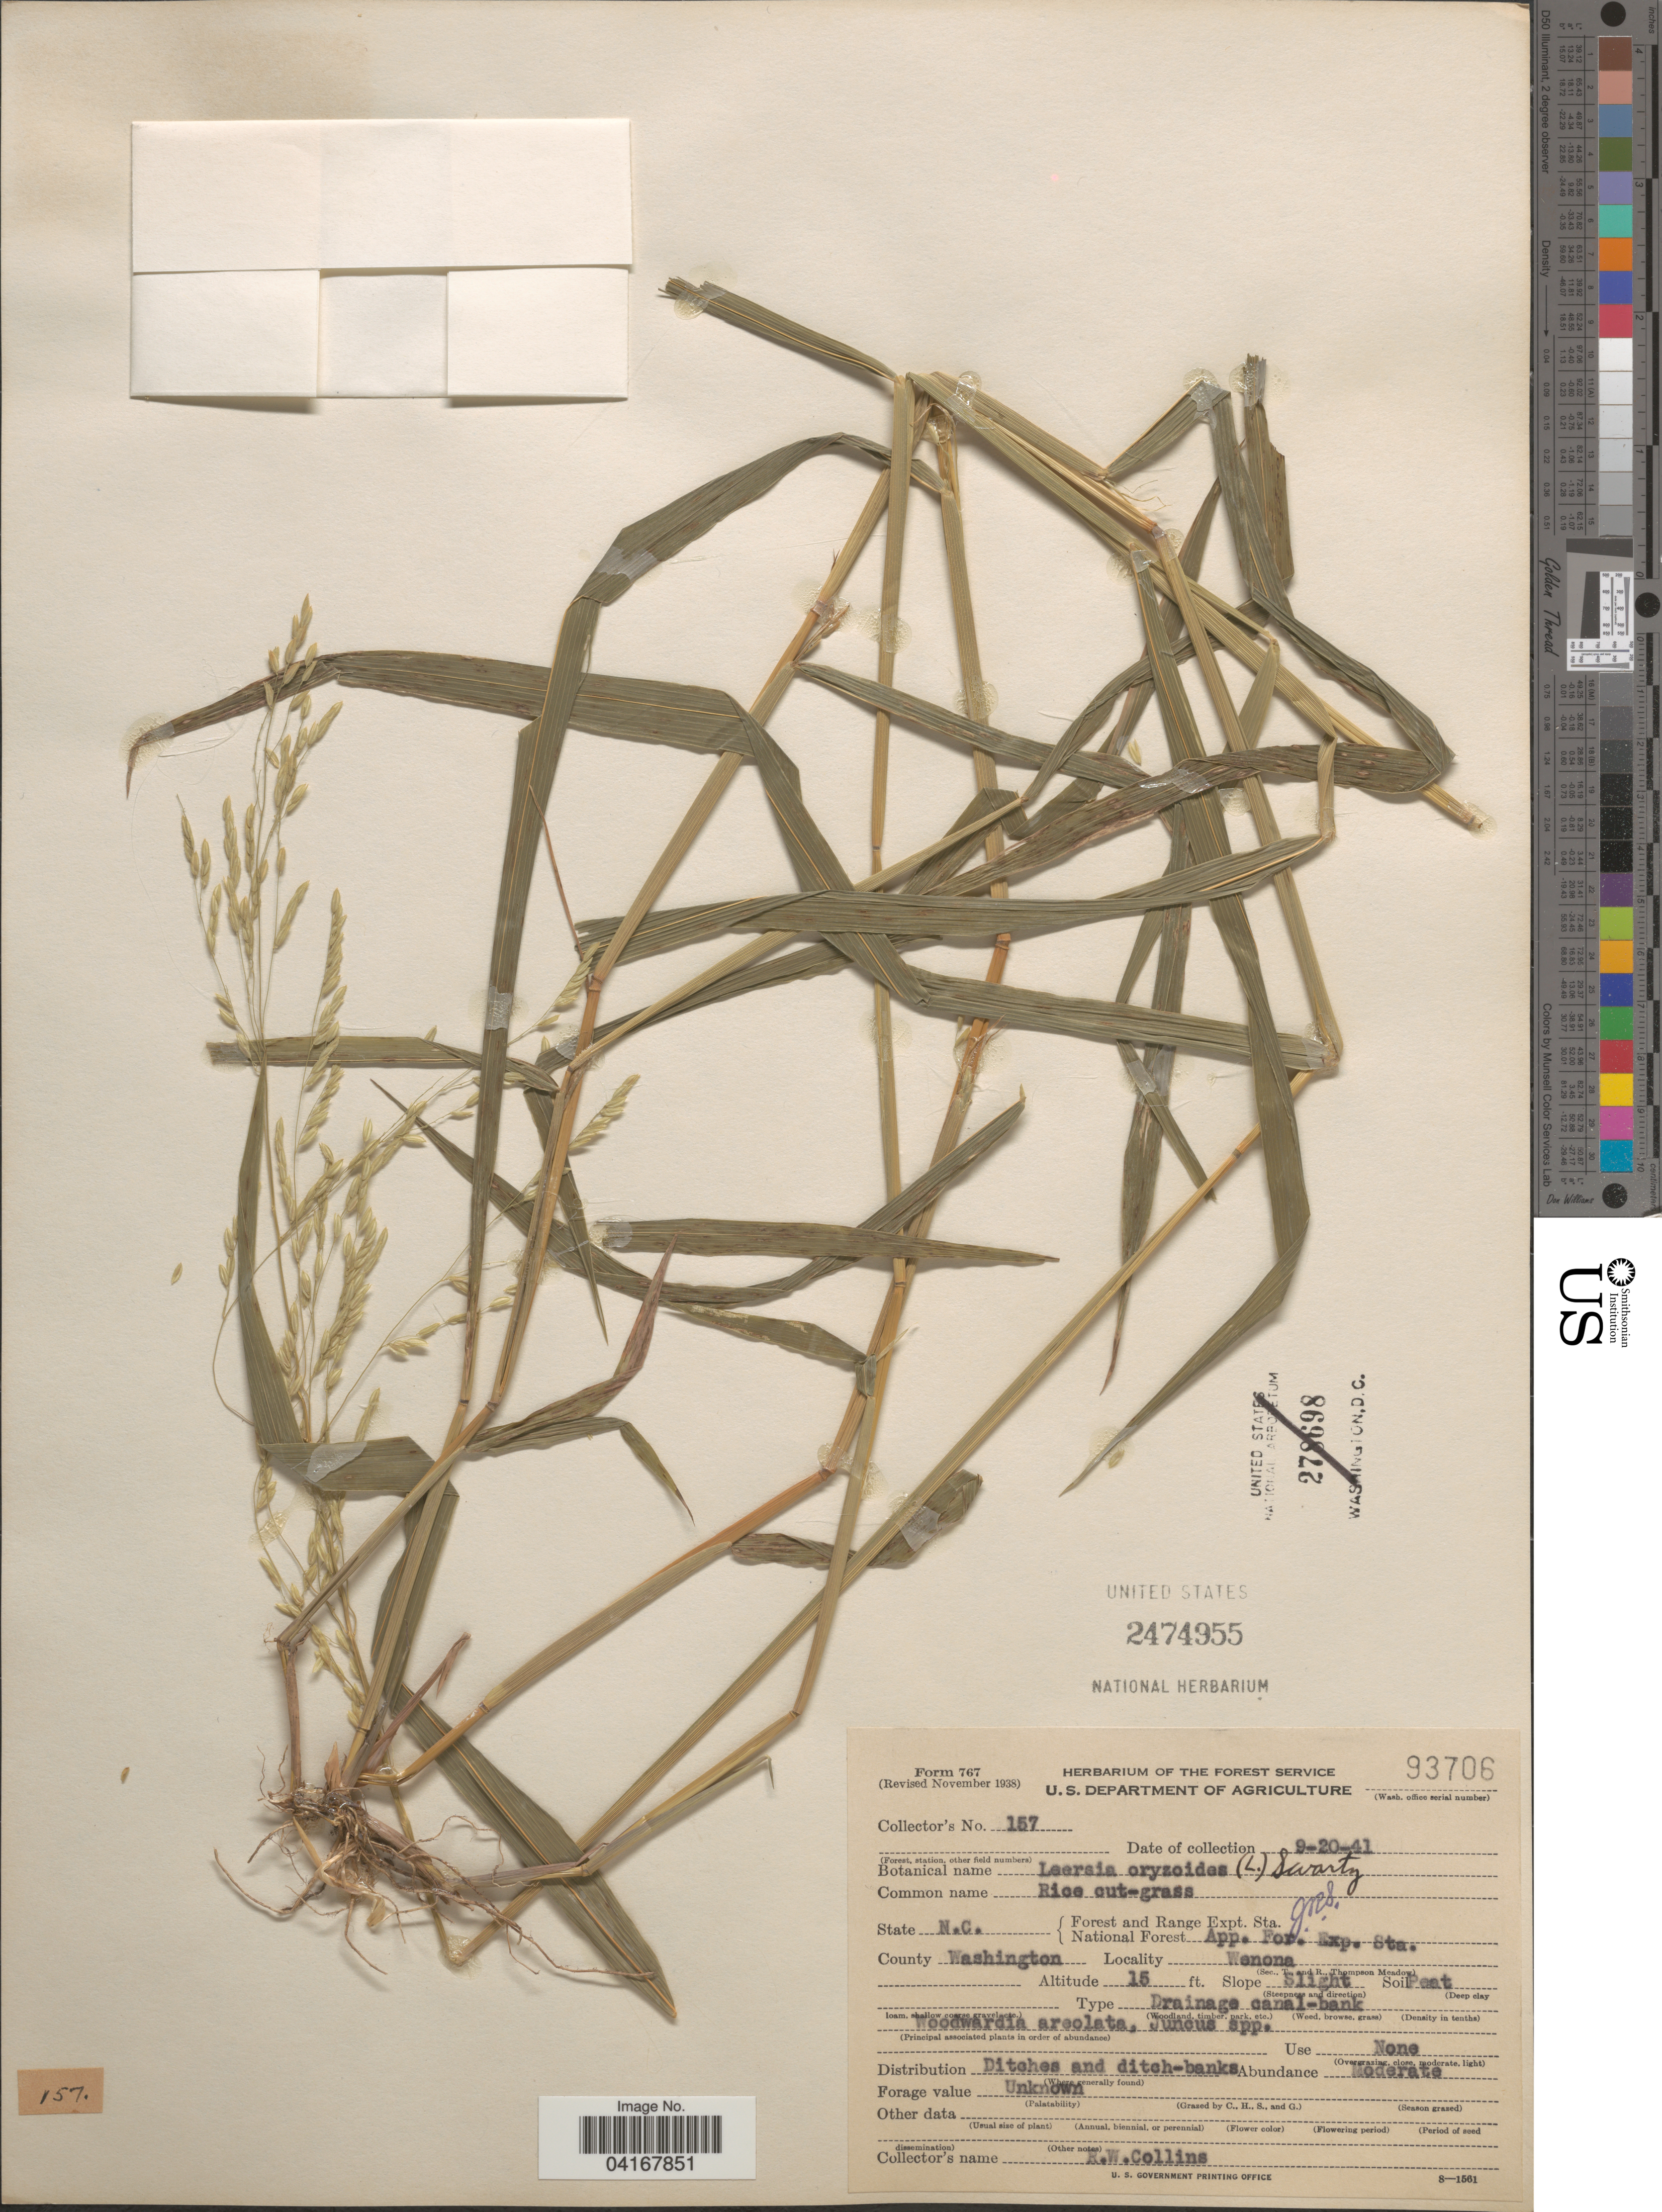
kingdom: Plantae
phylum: Tracheophyta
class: Liliopsida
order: Poales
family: Poaceae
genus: Leersia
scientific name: Leersia oryzoides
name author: (L.) Sw.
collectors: R. Collins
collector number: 157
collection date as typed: Transcribed d/m/y: 20/9/41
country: United States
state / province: North Carolina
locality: App. For. Exp. Sta. County Washington. Wenona.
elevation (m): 5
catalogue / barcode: US 2474955